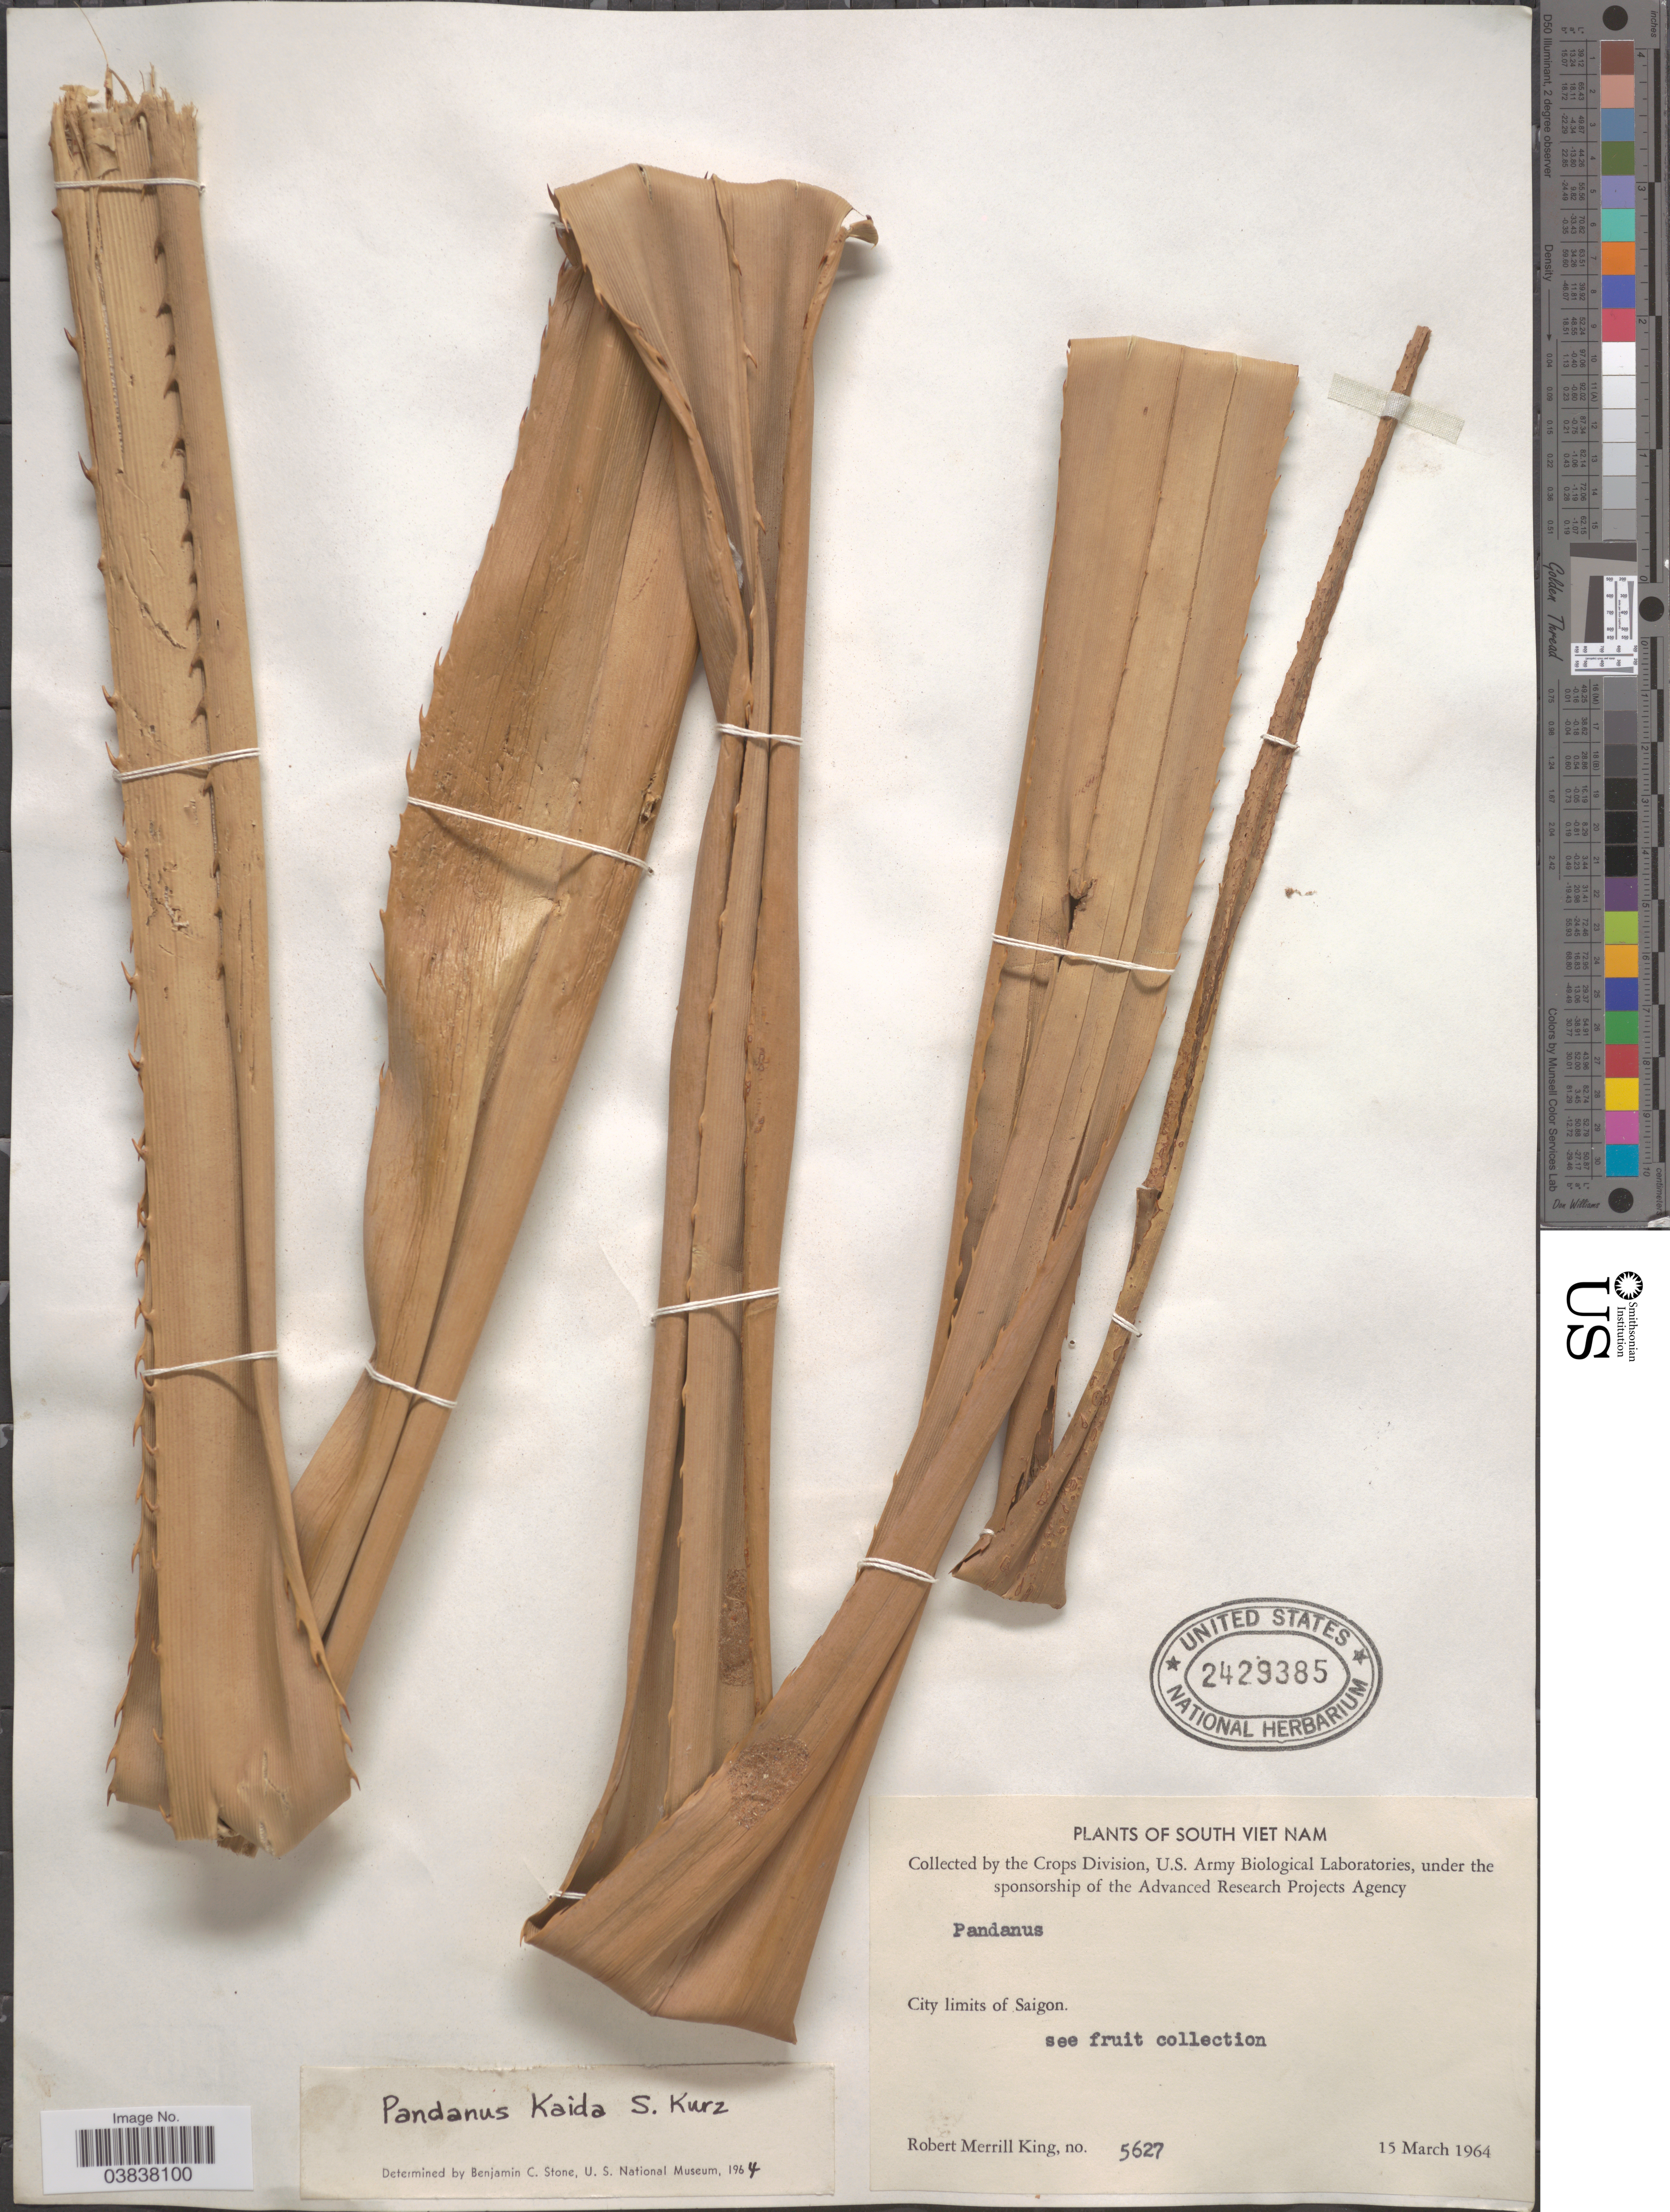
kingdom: Plantae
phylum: Tracheophyta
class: Liliopsida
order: Pandanales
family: Pandanaceae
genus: Pandanus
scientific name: Pandanus kaida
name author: Kurz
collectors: R. M. King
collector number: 5627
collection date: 1964-03-15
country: Vietnam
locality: South Viet Nam. City limits of Saigon.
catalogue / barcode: US 2429385